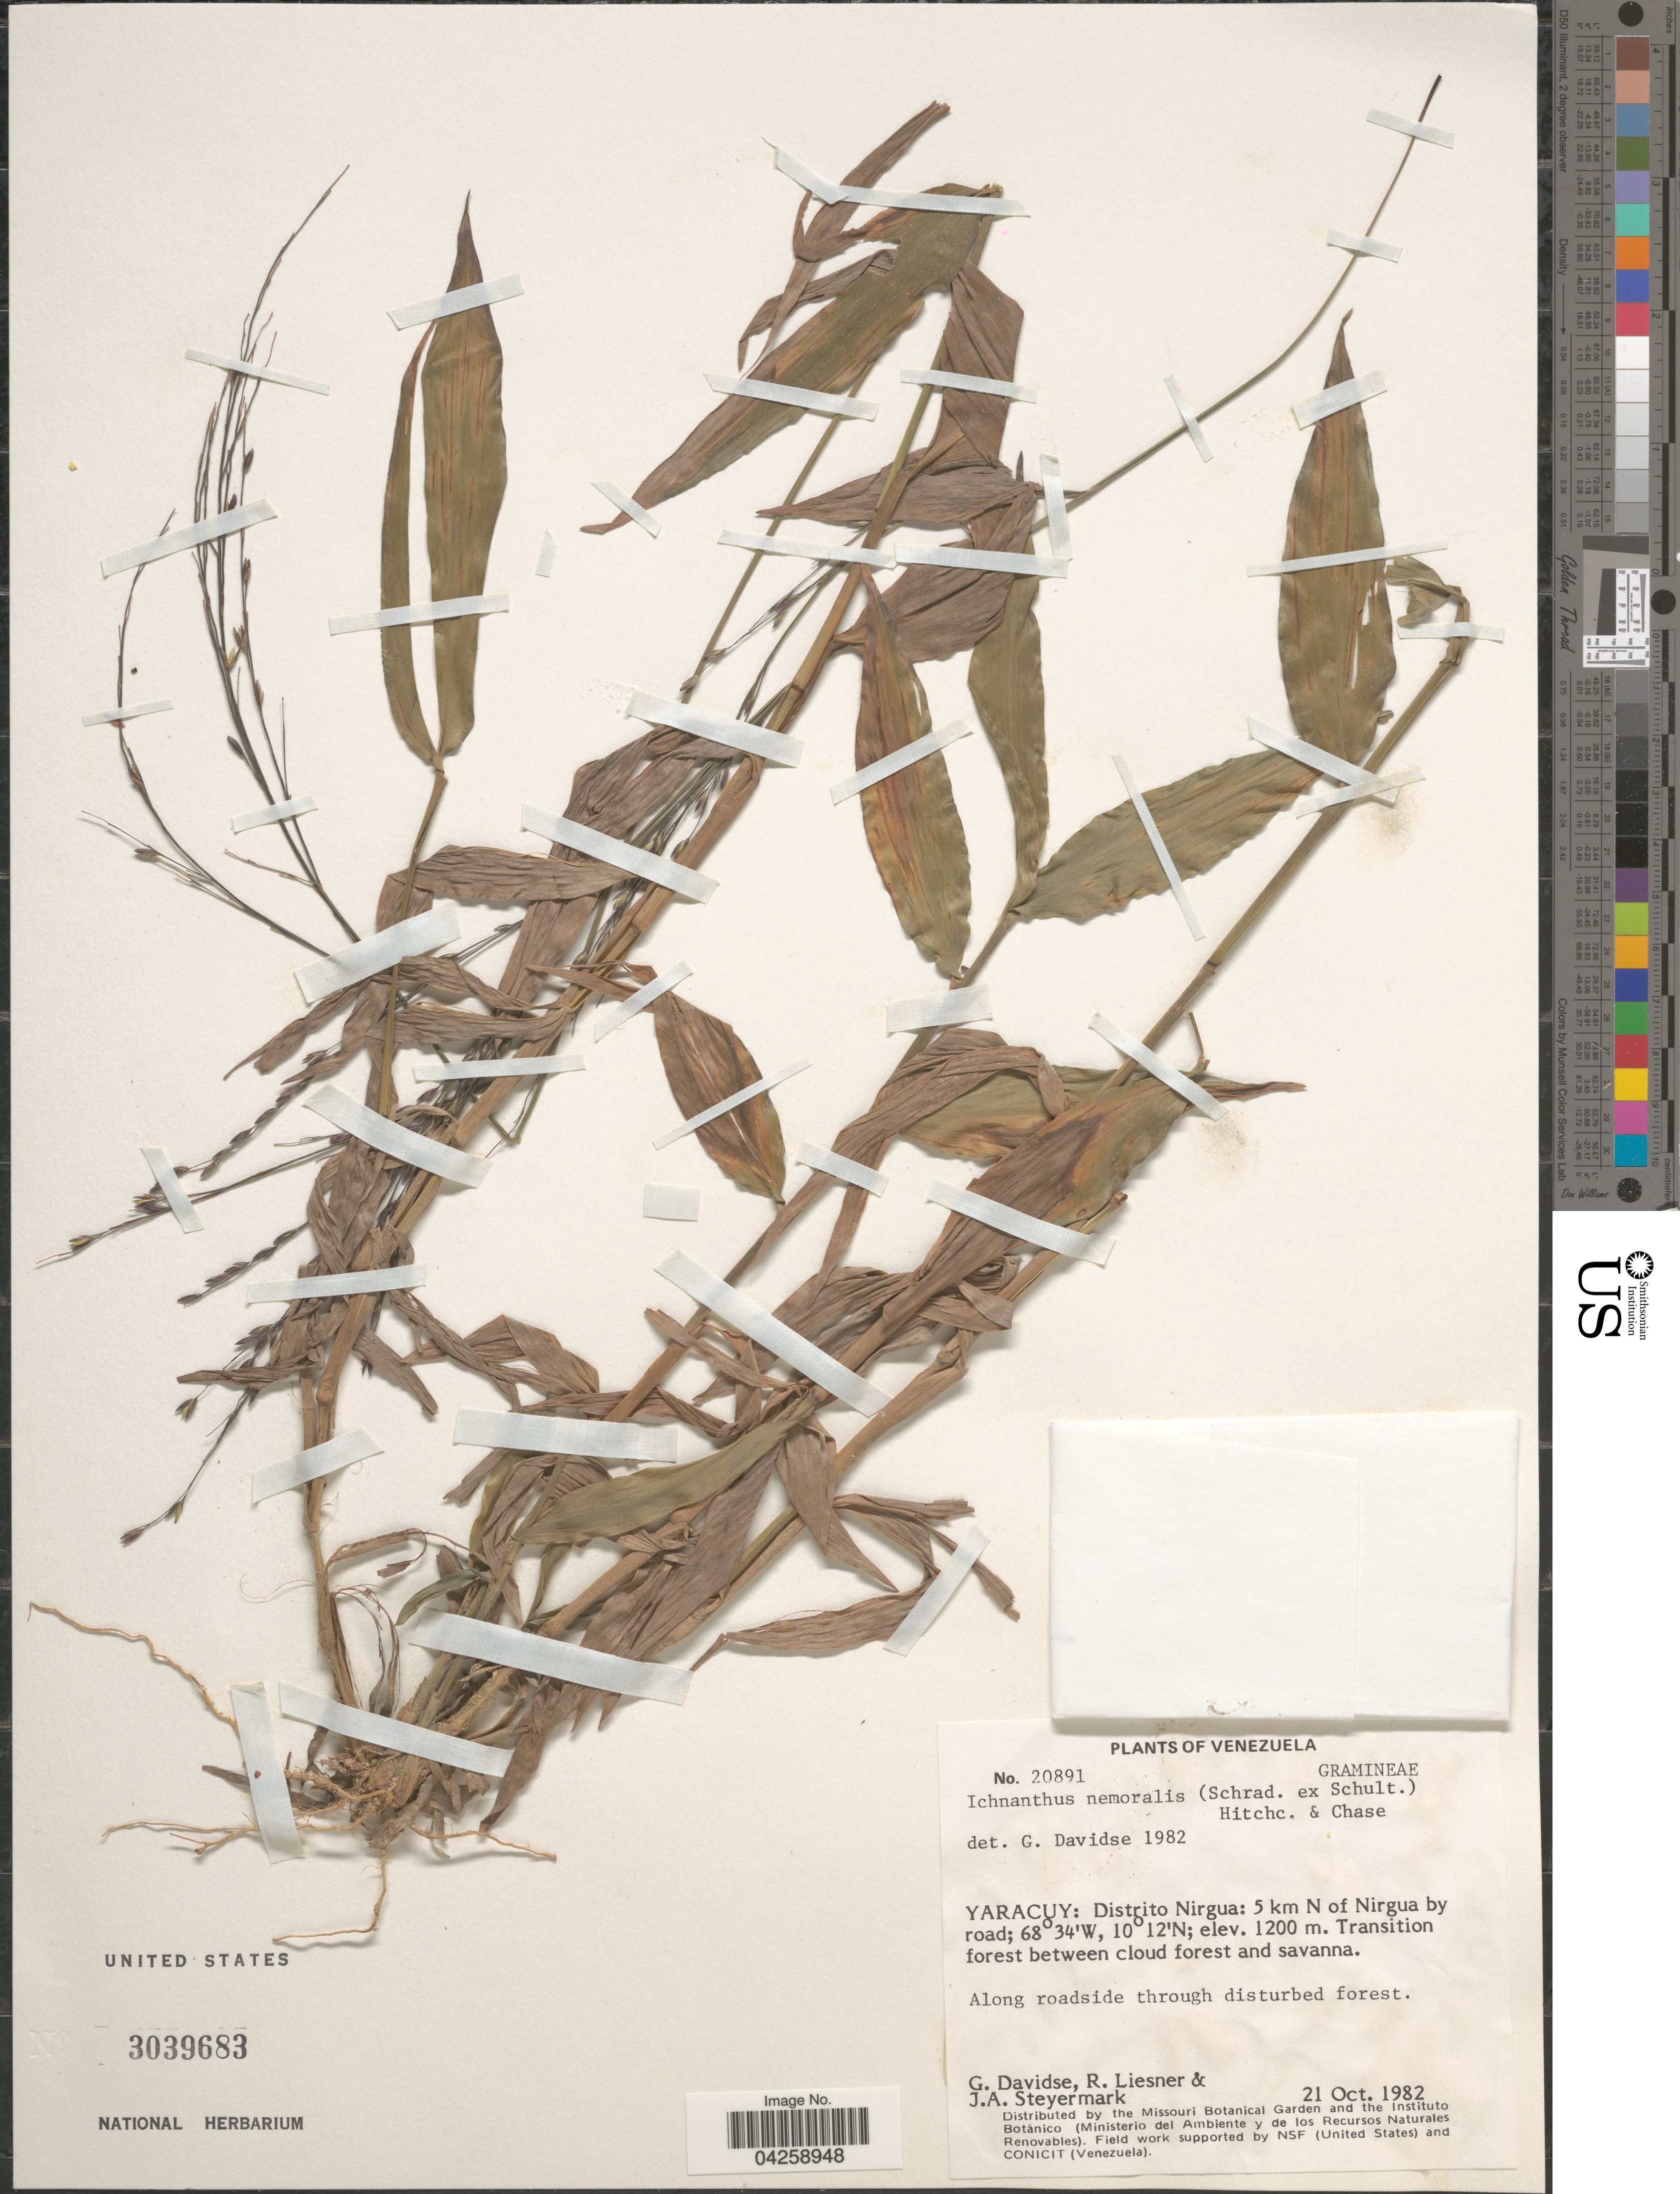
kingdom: Plantae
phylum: Tracheophyta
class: Liliopsida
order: Poales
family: Poaceae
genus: Ichnanthus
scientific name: Ichnanthus nemoralis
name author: (Schrad.) Hitchc. & Chase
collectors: G. Davidse, R. L. Liesner & J. Steyermark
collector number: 20891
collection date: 1982-10-21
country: Venezuela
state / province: Yaracuy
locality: Distritio Nirgua: 5 km N of Nirgua by road. Transition forest between cloud forest and savanna.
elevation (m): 1200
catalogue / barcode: US 3039683